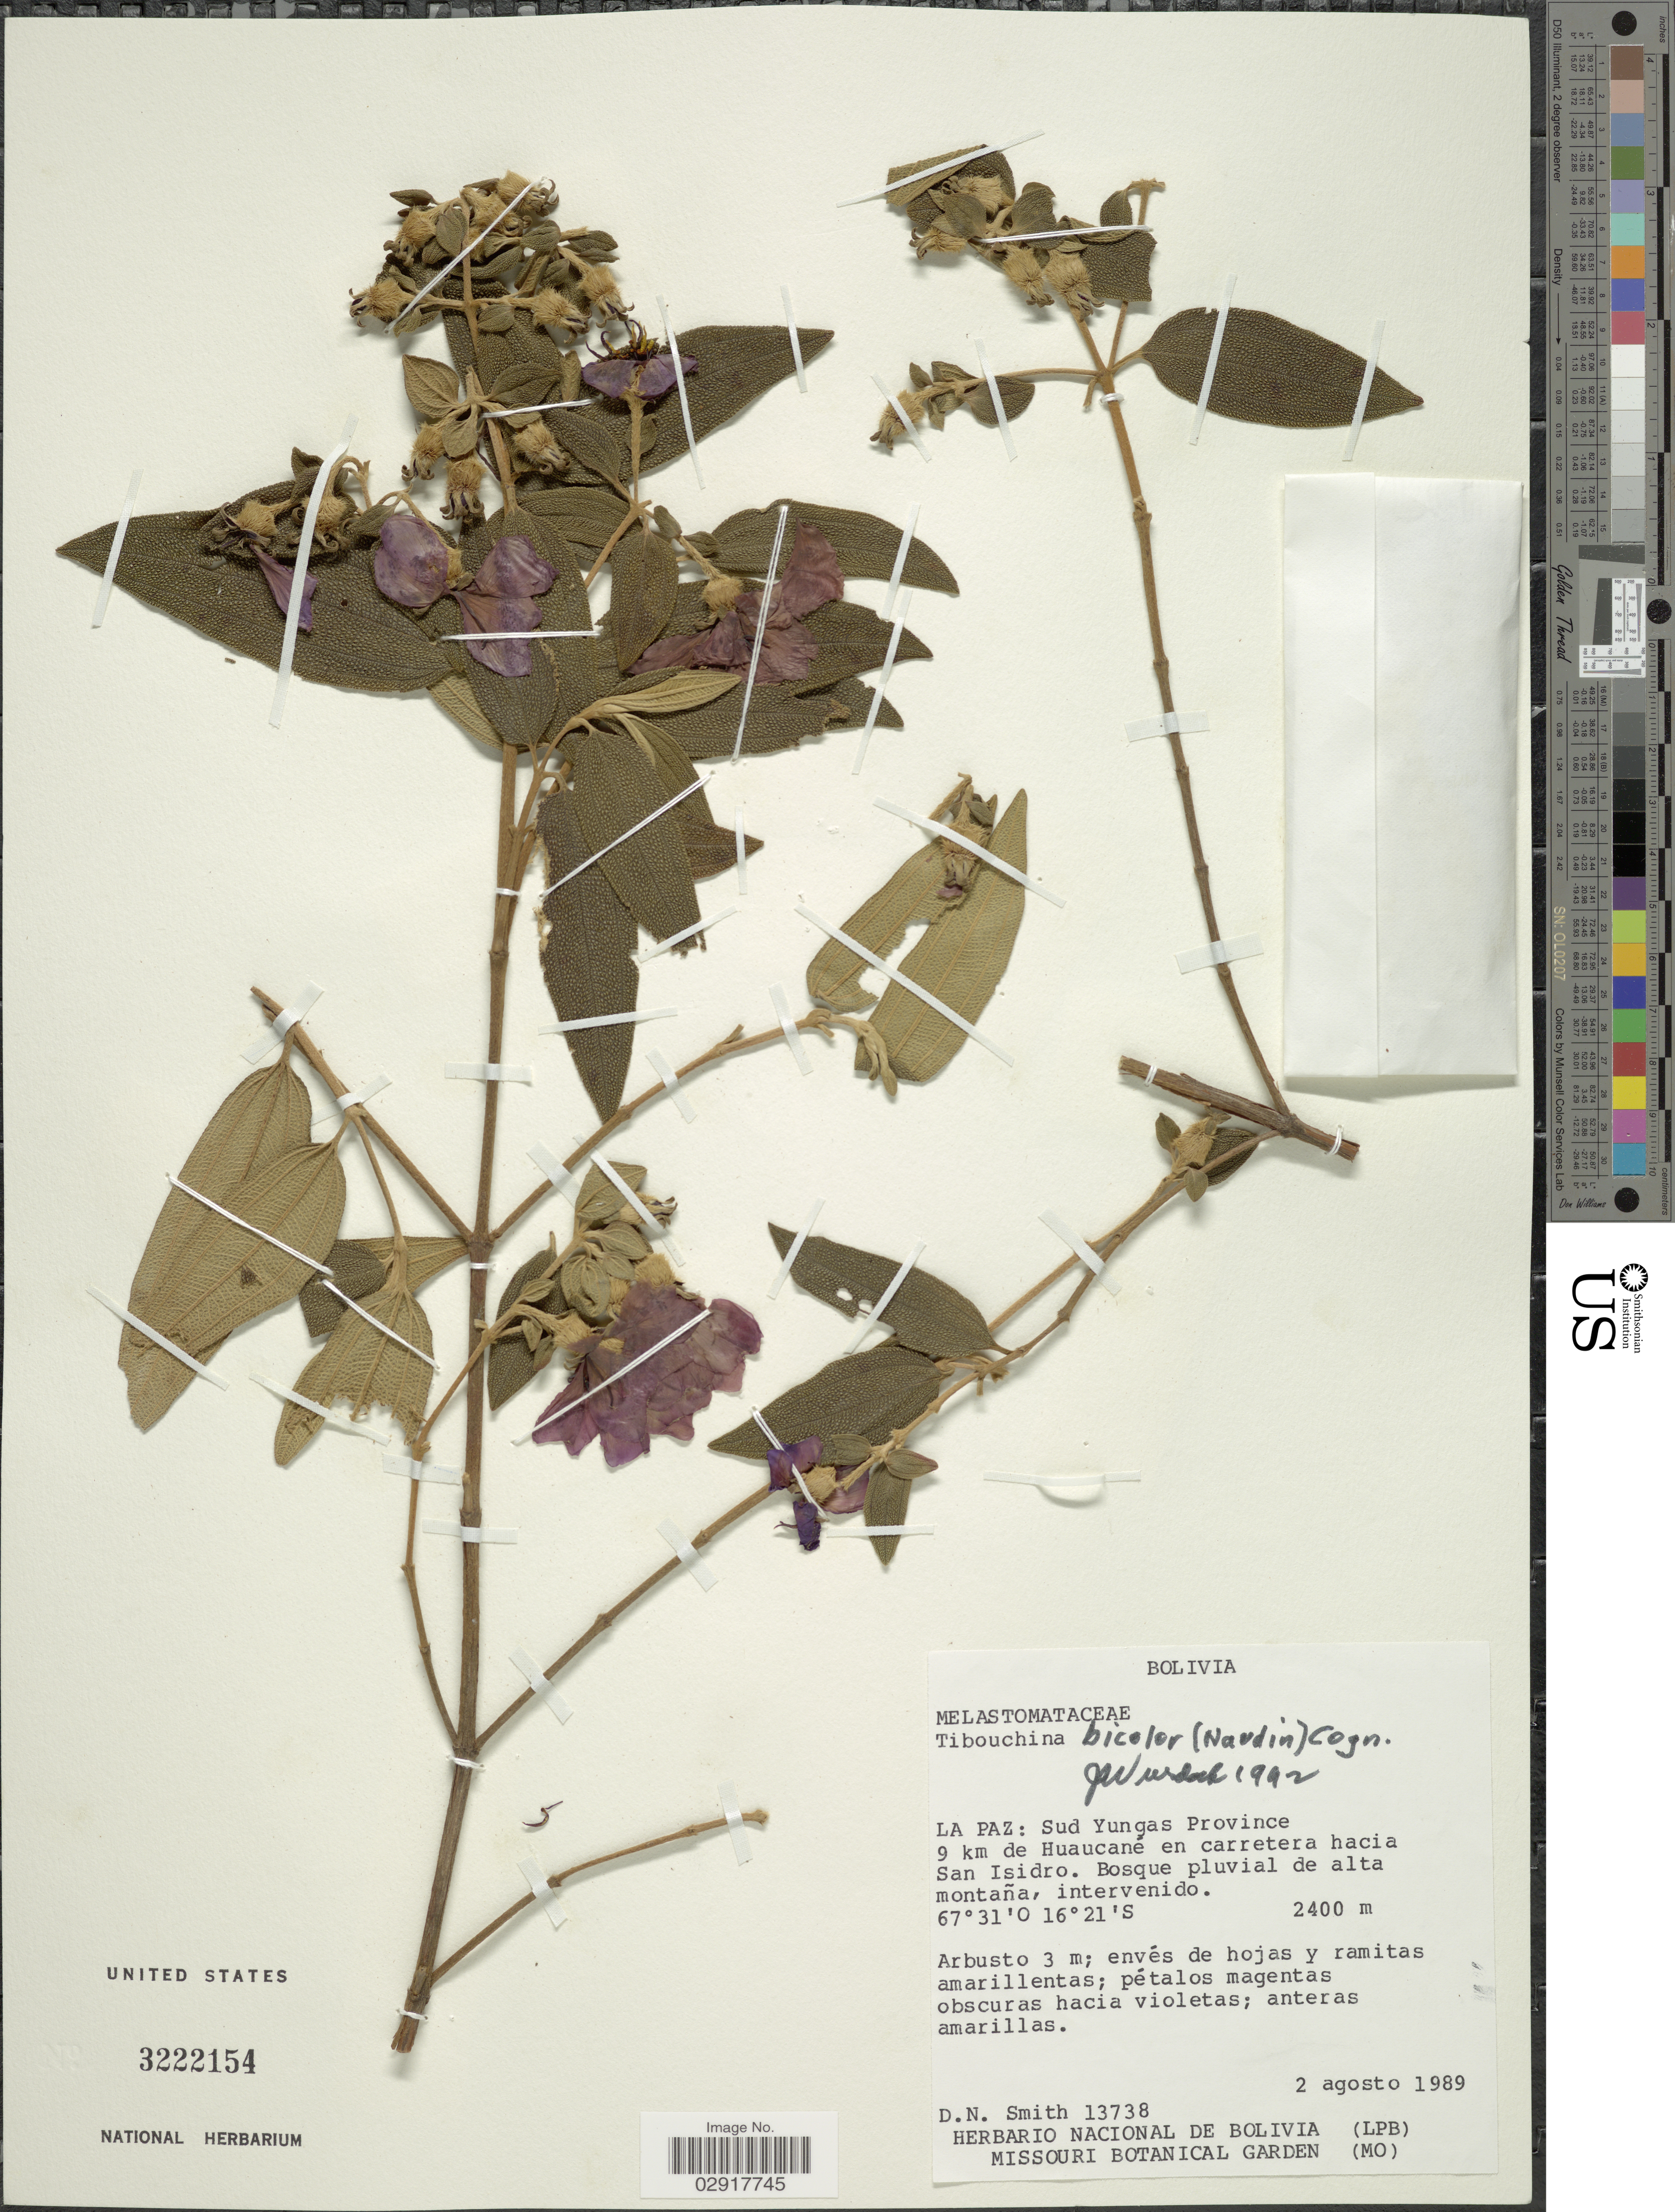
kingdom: Plantae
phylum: Tracheophyta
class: Magnoliopsida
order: Myrtales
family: Melastomataceae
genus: Tibouchina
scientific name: Tibouchina bicolor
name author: (Naudin) Cogn.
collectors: D. Smith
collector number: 13738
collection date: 1989-08-02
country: Bolivia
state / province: La Paz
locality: Sud Yungas Province. 9 km de Huaucané en carretera hacia San Isidro. Bosque pluvial de alta montaña, intervenido.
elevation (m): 2400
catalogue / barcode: US 3222154